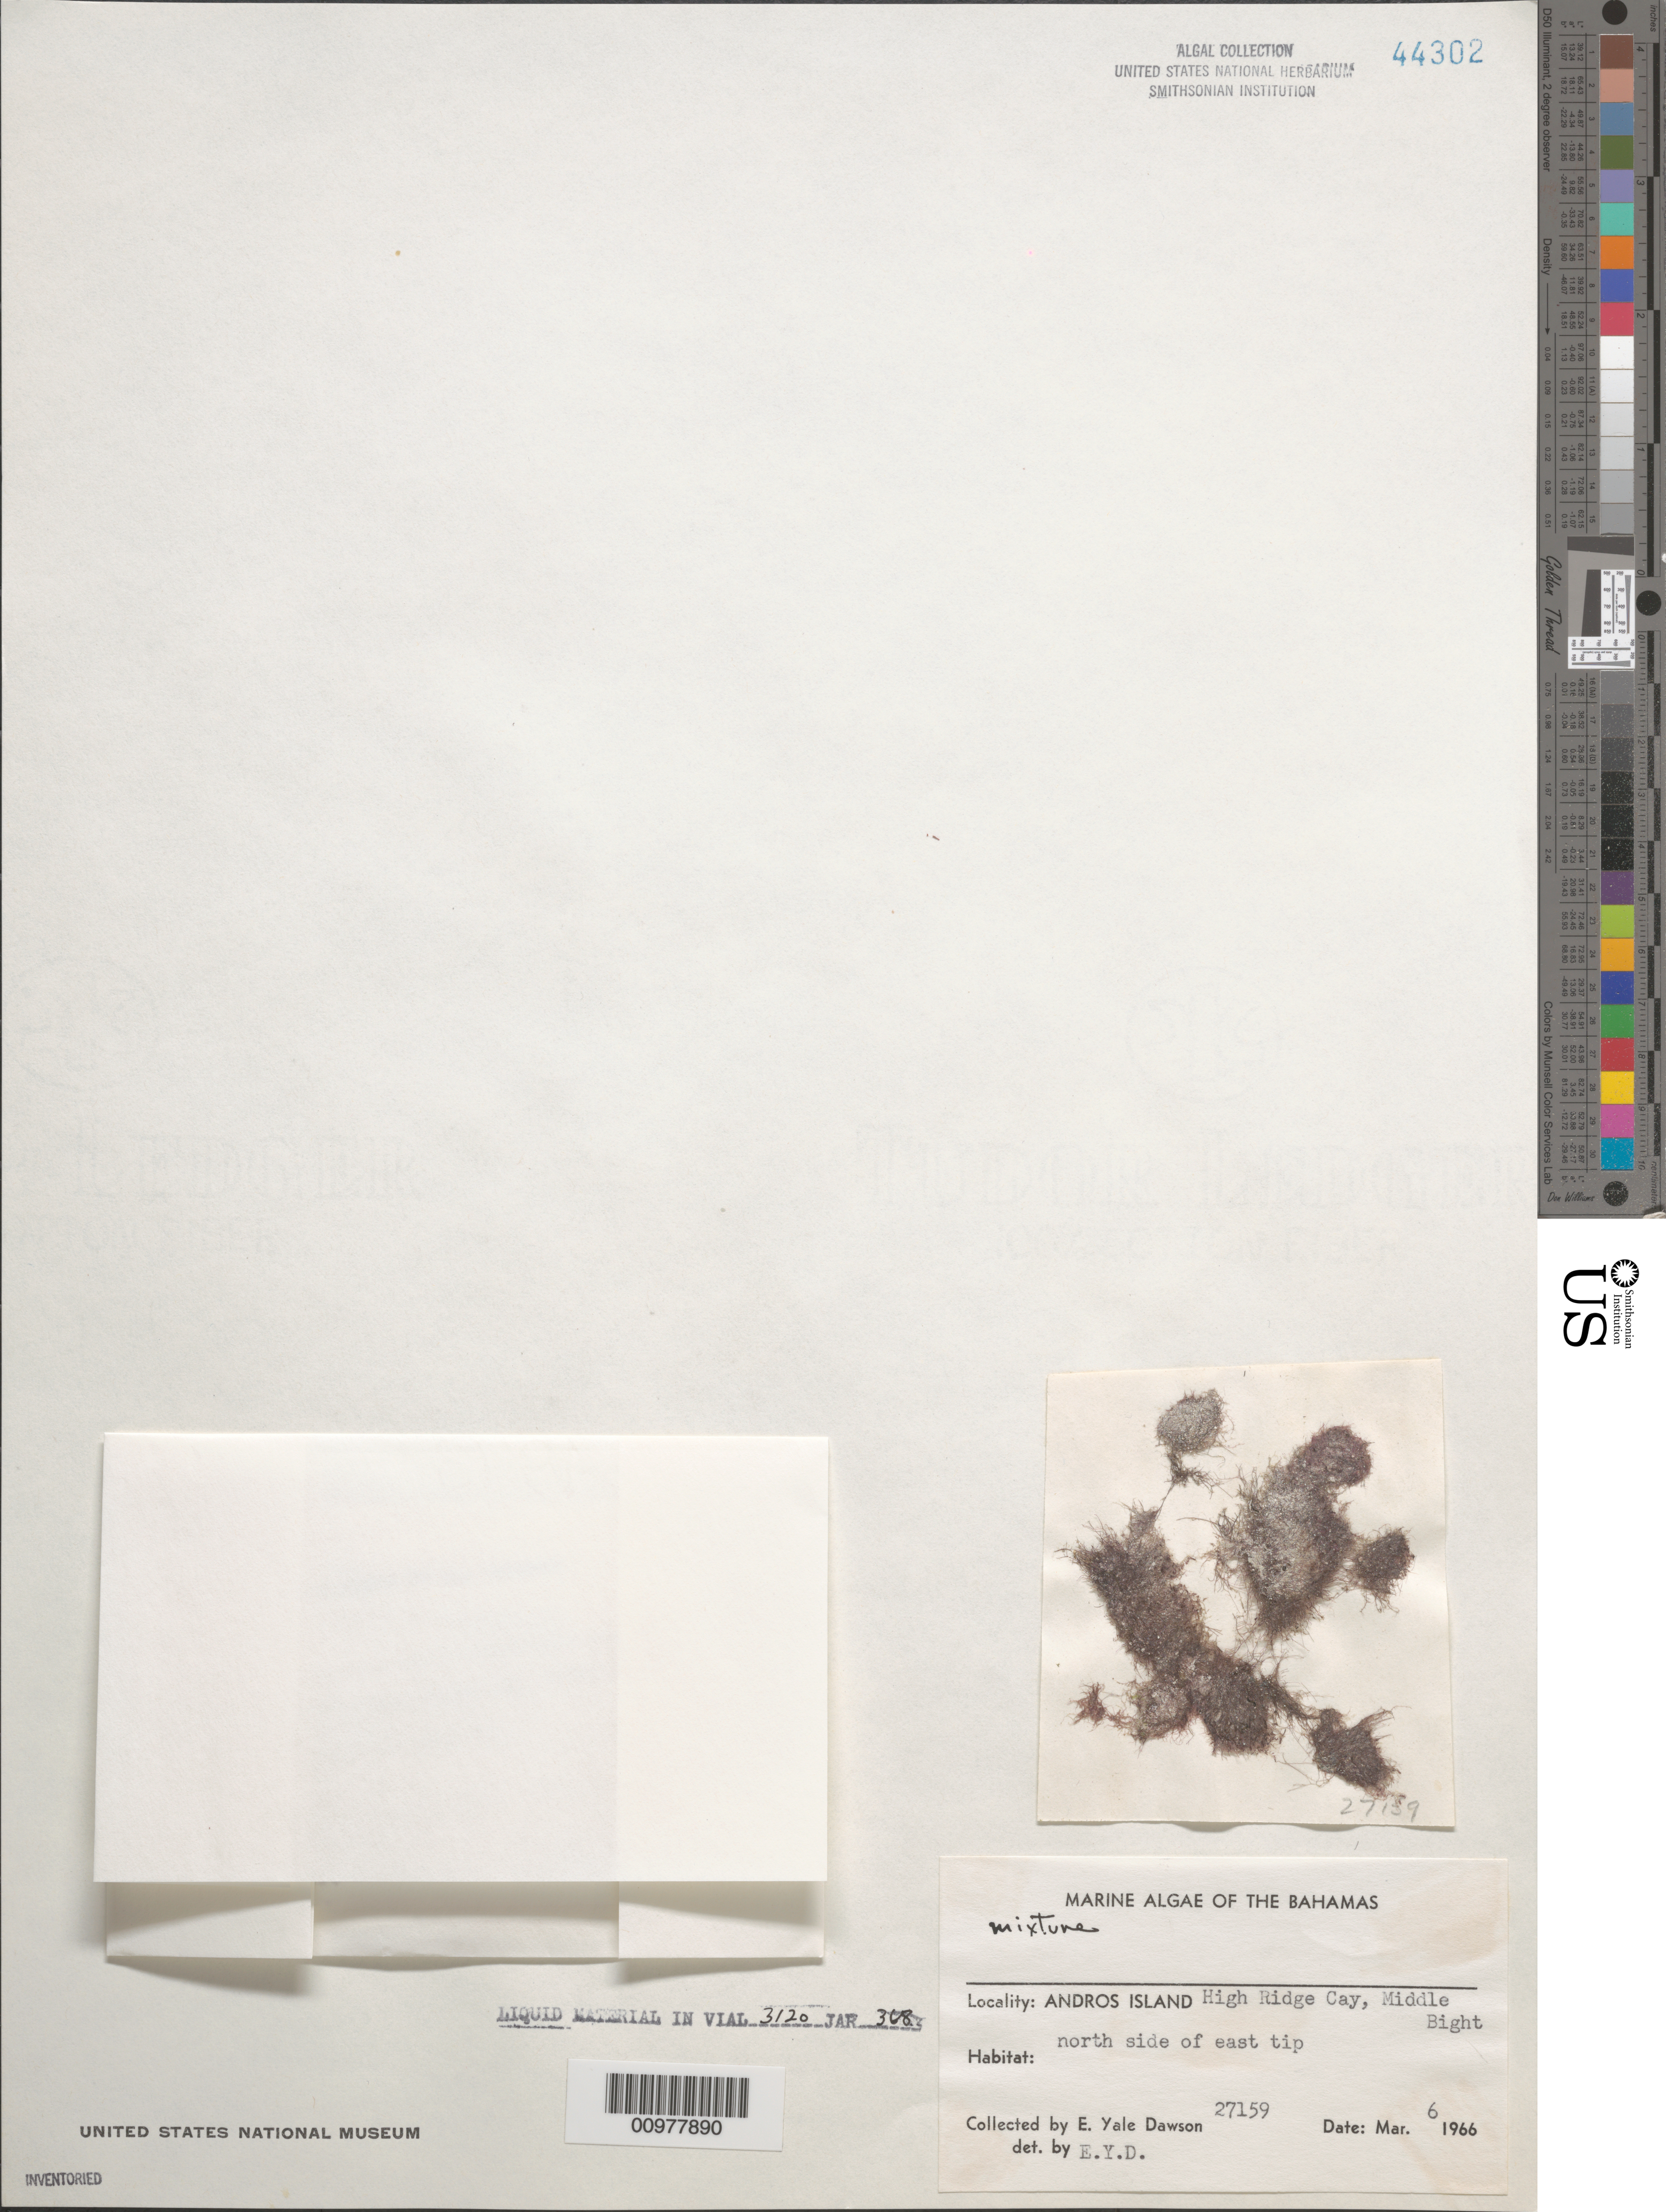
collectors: E. Y. Dawson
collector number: EYD 27159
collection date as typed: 06 Mar 1966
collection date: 1966-03-06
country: Bahamas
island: High Ridge Cay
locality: Middle Bight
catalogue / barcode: US 44302